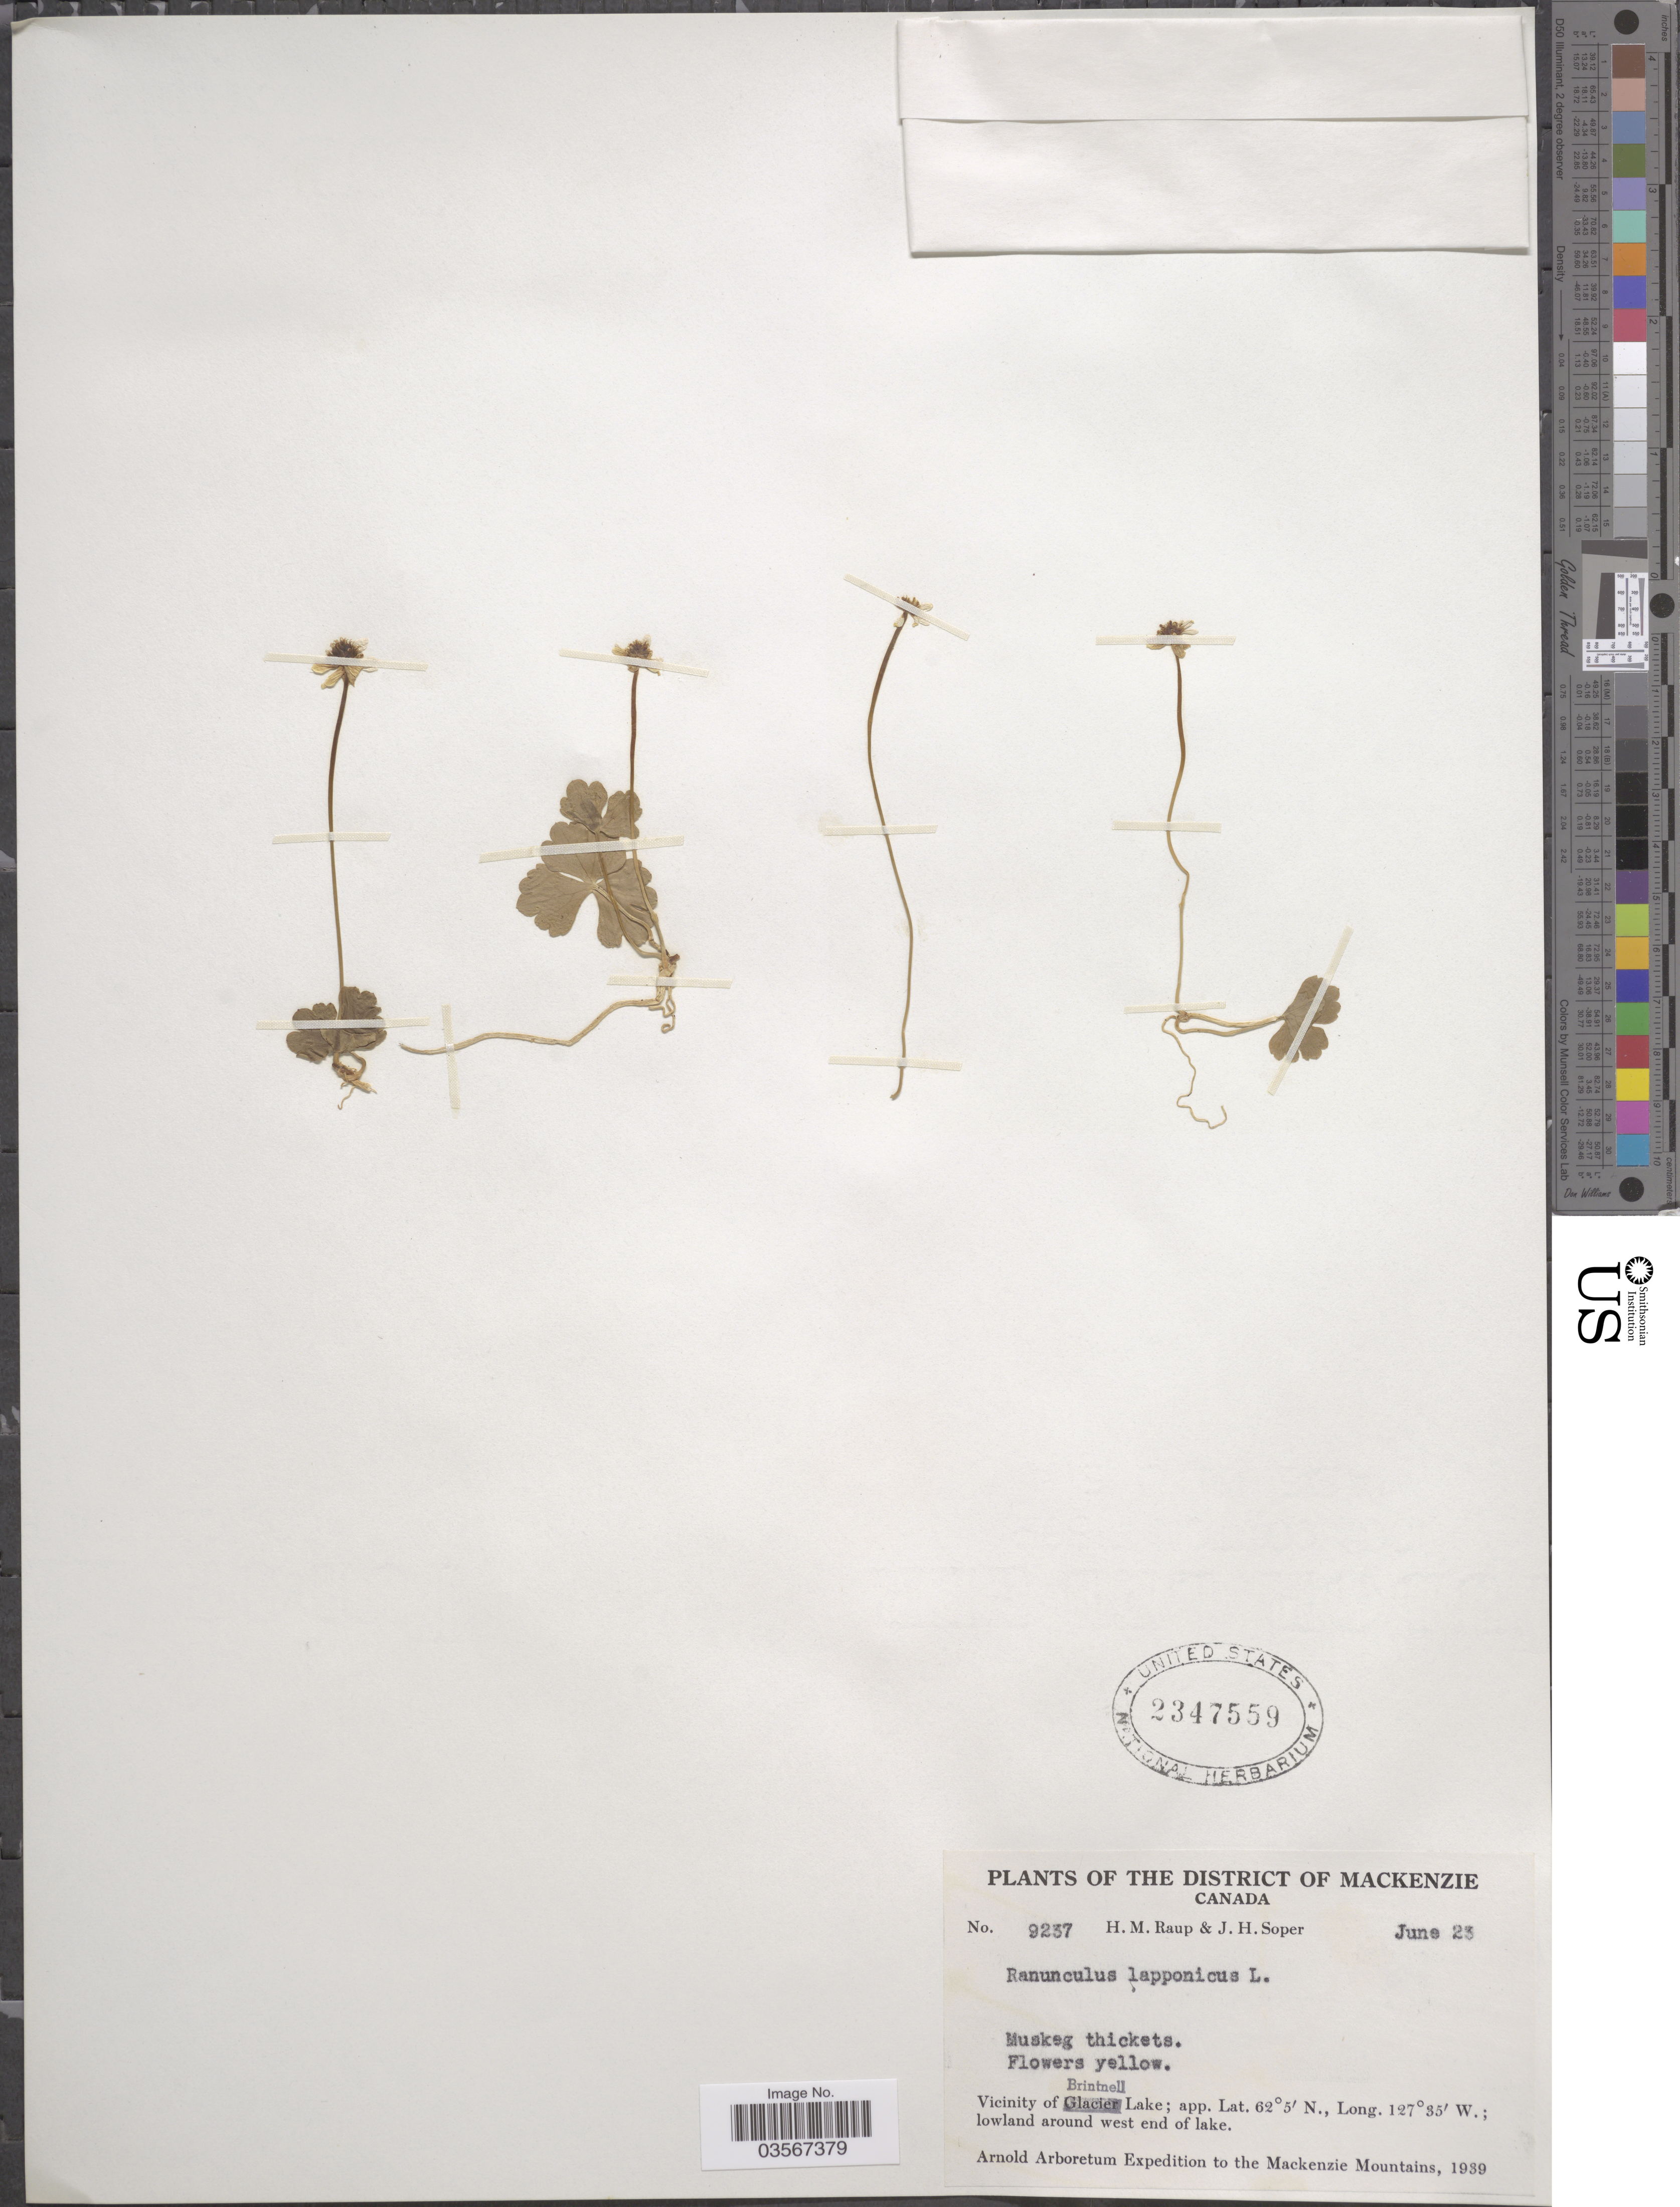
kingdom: Plantae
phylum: Tracheophyta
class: Magnoliopsida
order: Ranunculales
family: Ranunculaceae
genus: Ranunculus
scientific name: Ranunculus lapponicus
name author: L.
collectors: H. Raup & J. H. Soper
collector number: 9237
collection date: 1939-06-23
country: Canada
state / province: British Columbia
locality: The District of Mackenzie. Vicinity of Brintnell Lake. Lowland around west end of lake.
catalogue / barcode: US 2347559